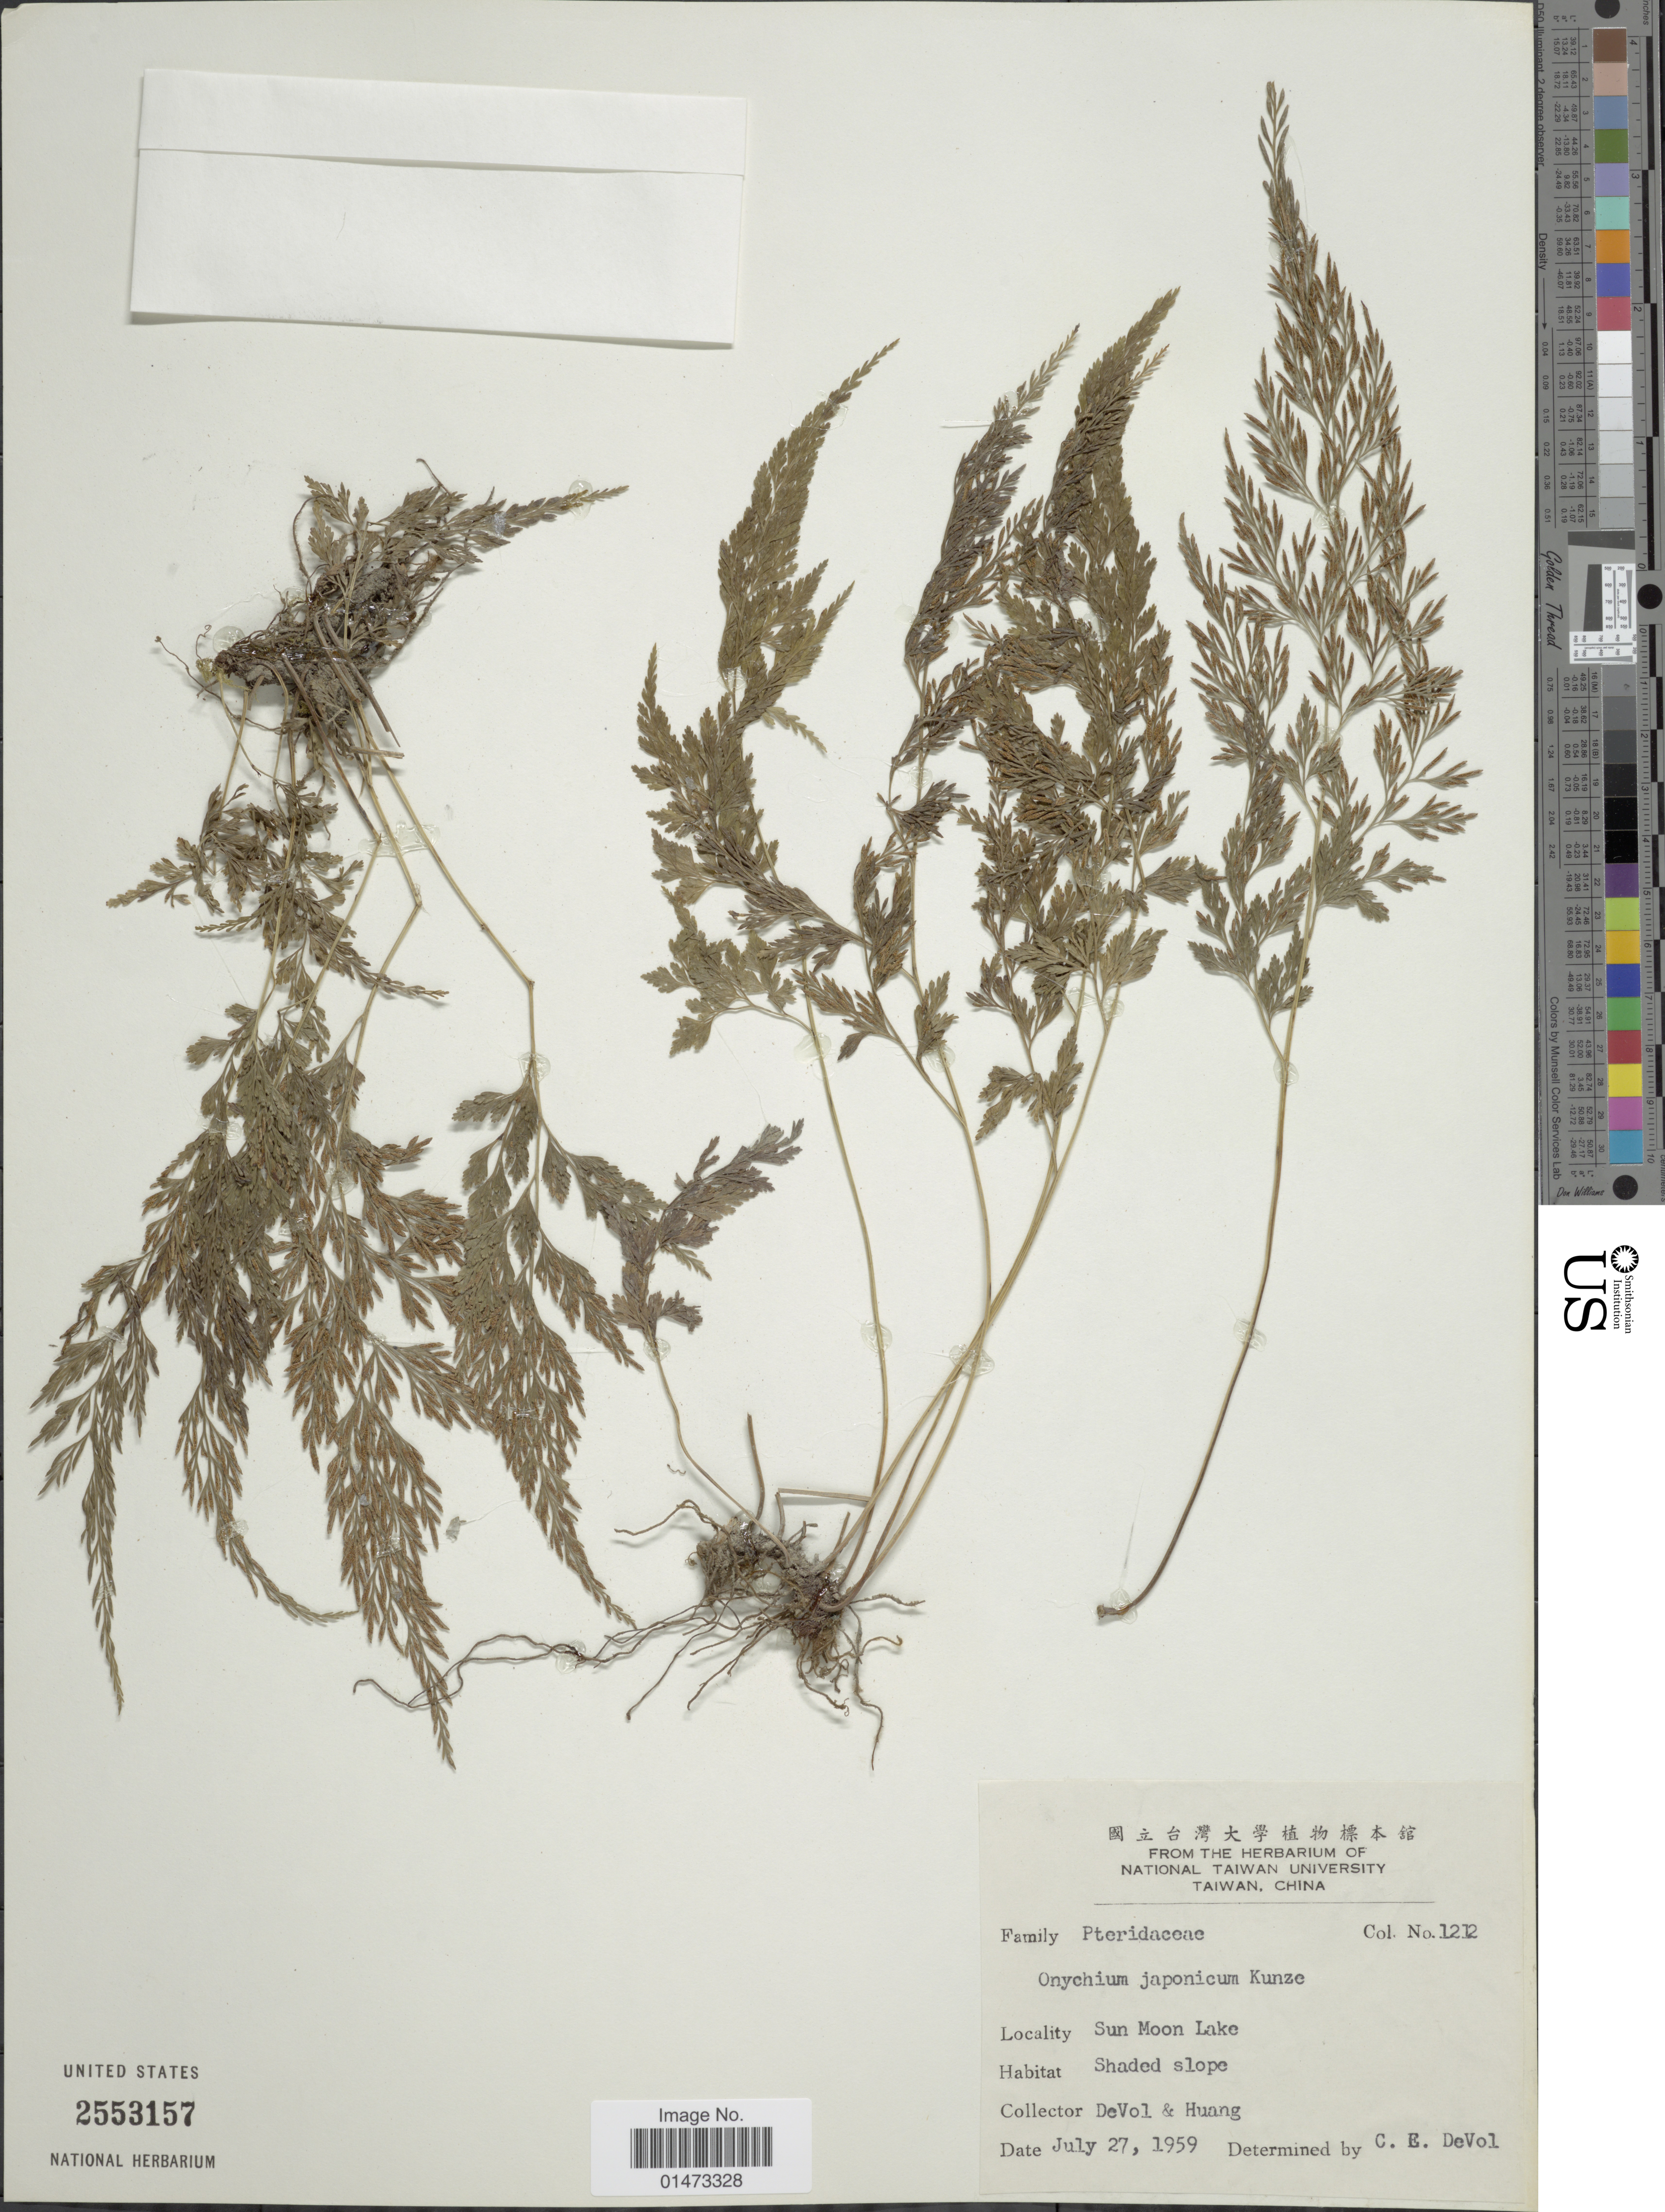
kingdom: Plantae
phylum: Tracheophyta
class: Polypodiopsida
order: Polypodiales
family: Pteridaceae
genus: Onychium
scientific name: Onychium japonicum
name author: (Thunb.) Kunze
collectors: C. E. De Vol & Huang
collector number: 1212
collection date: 1959-07-27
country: Taiwan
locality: Sun Moon Lake, shaded slope.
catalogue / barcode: US 2553157